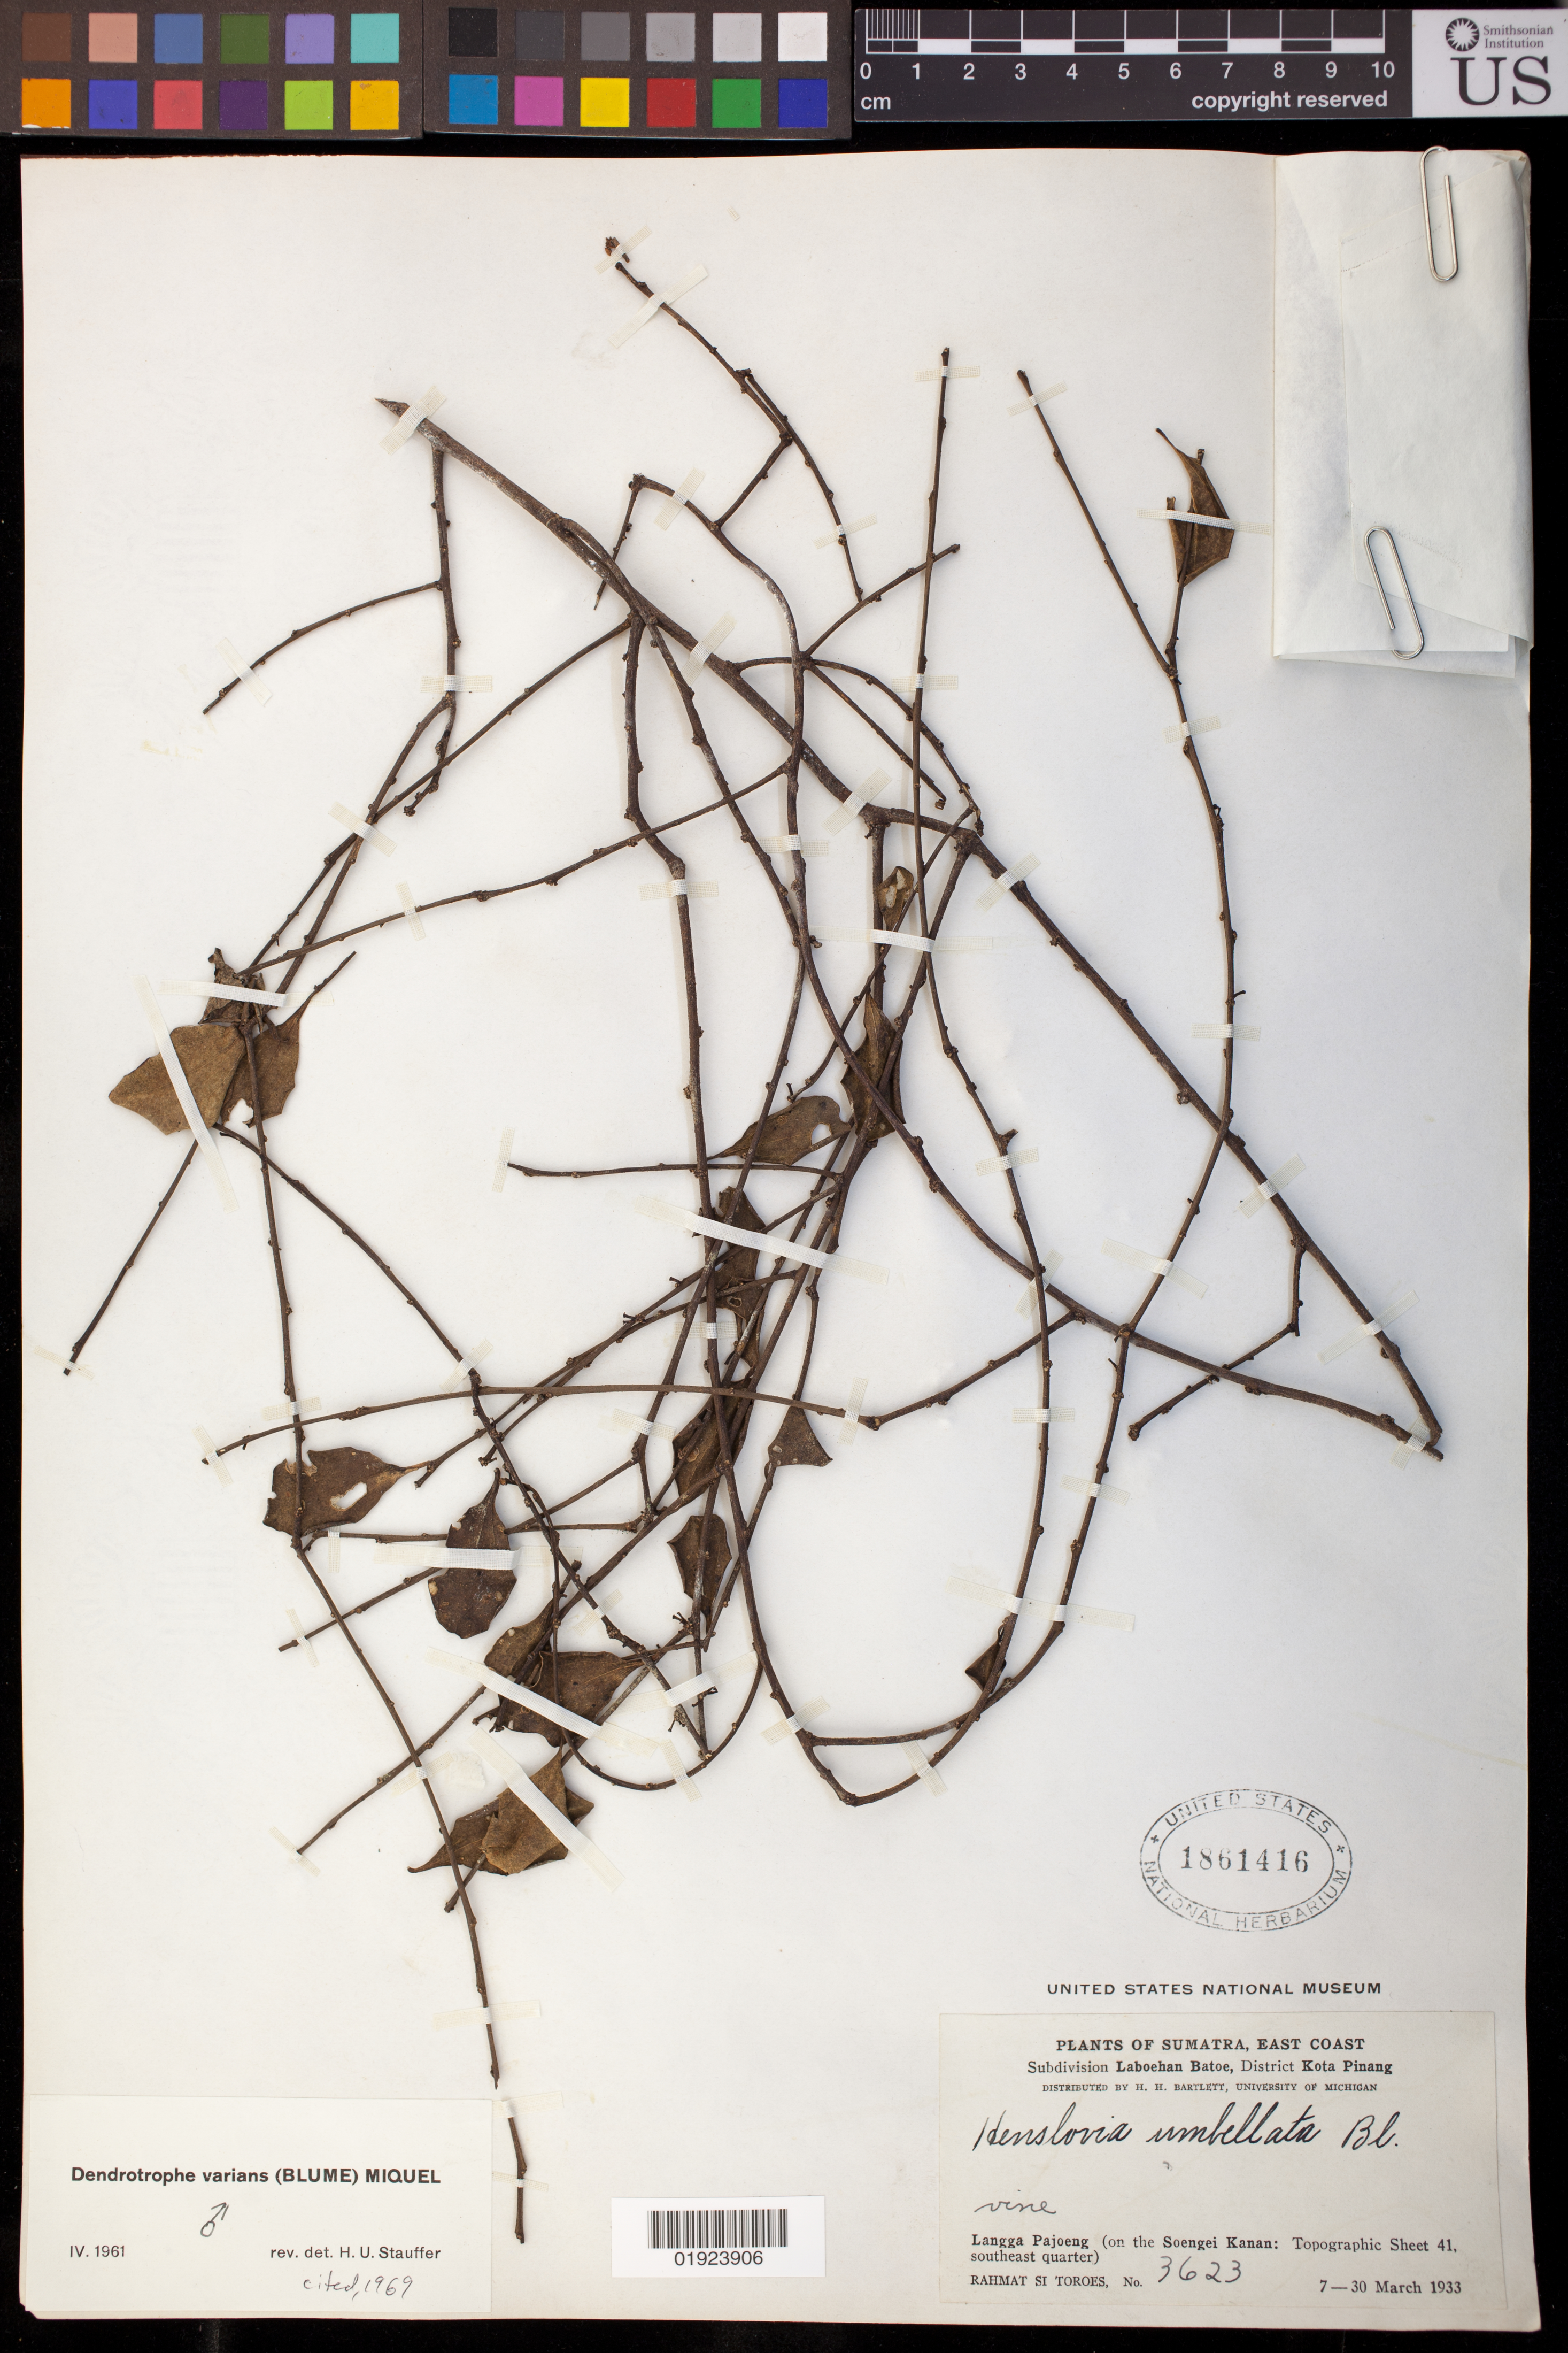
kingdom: Plantae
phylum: Tracheophyta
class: Magnoliopsida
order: Santalales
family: Amphorogynaceae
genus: Dendrotrophe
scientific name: Dendrotrophe varians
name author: (Blume) Miq.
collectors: Rahmat Si Boeea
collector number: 3623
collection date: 1933-03-07/1933-03-30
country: Indonesia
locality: Subdivision Laboehan Batoe, District Kota Pinang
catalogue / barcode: US 1861416